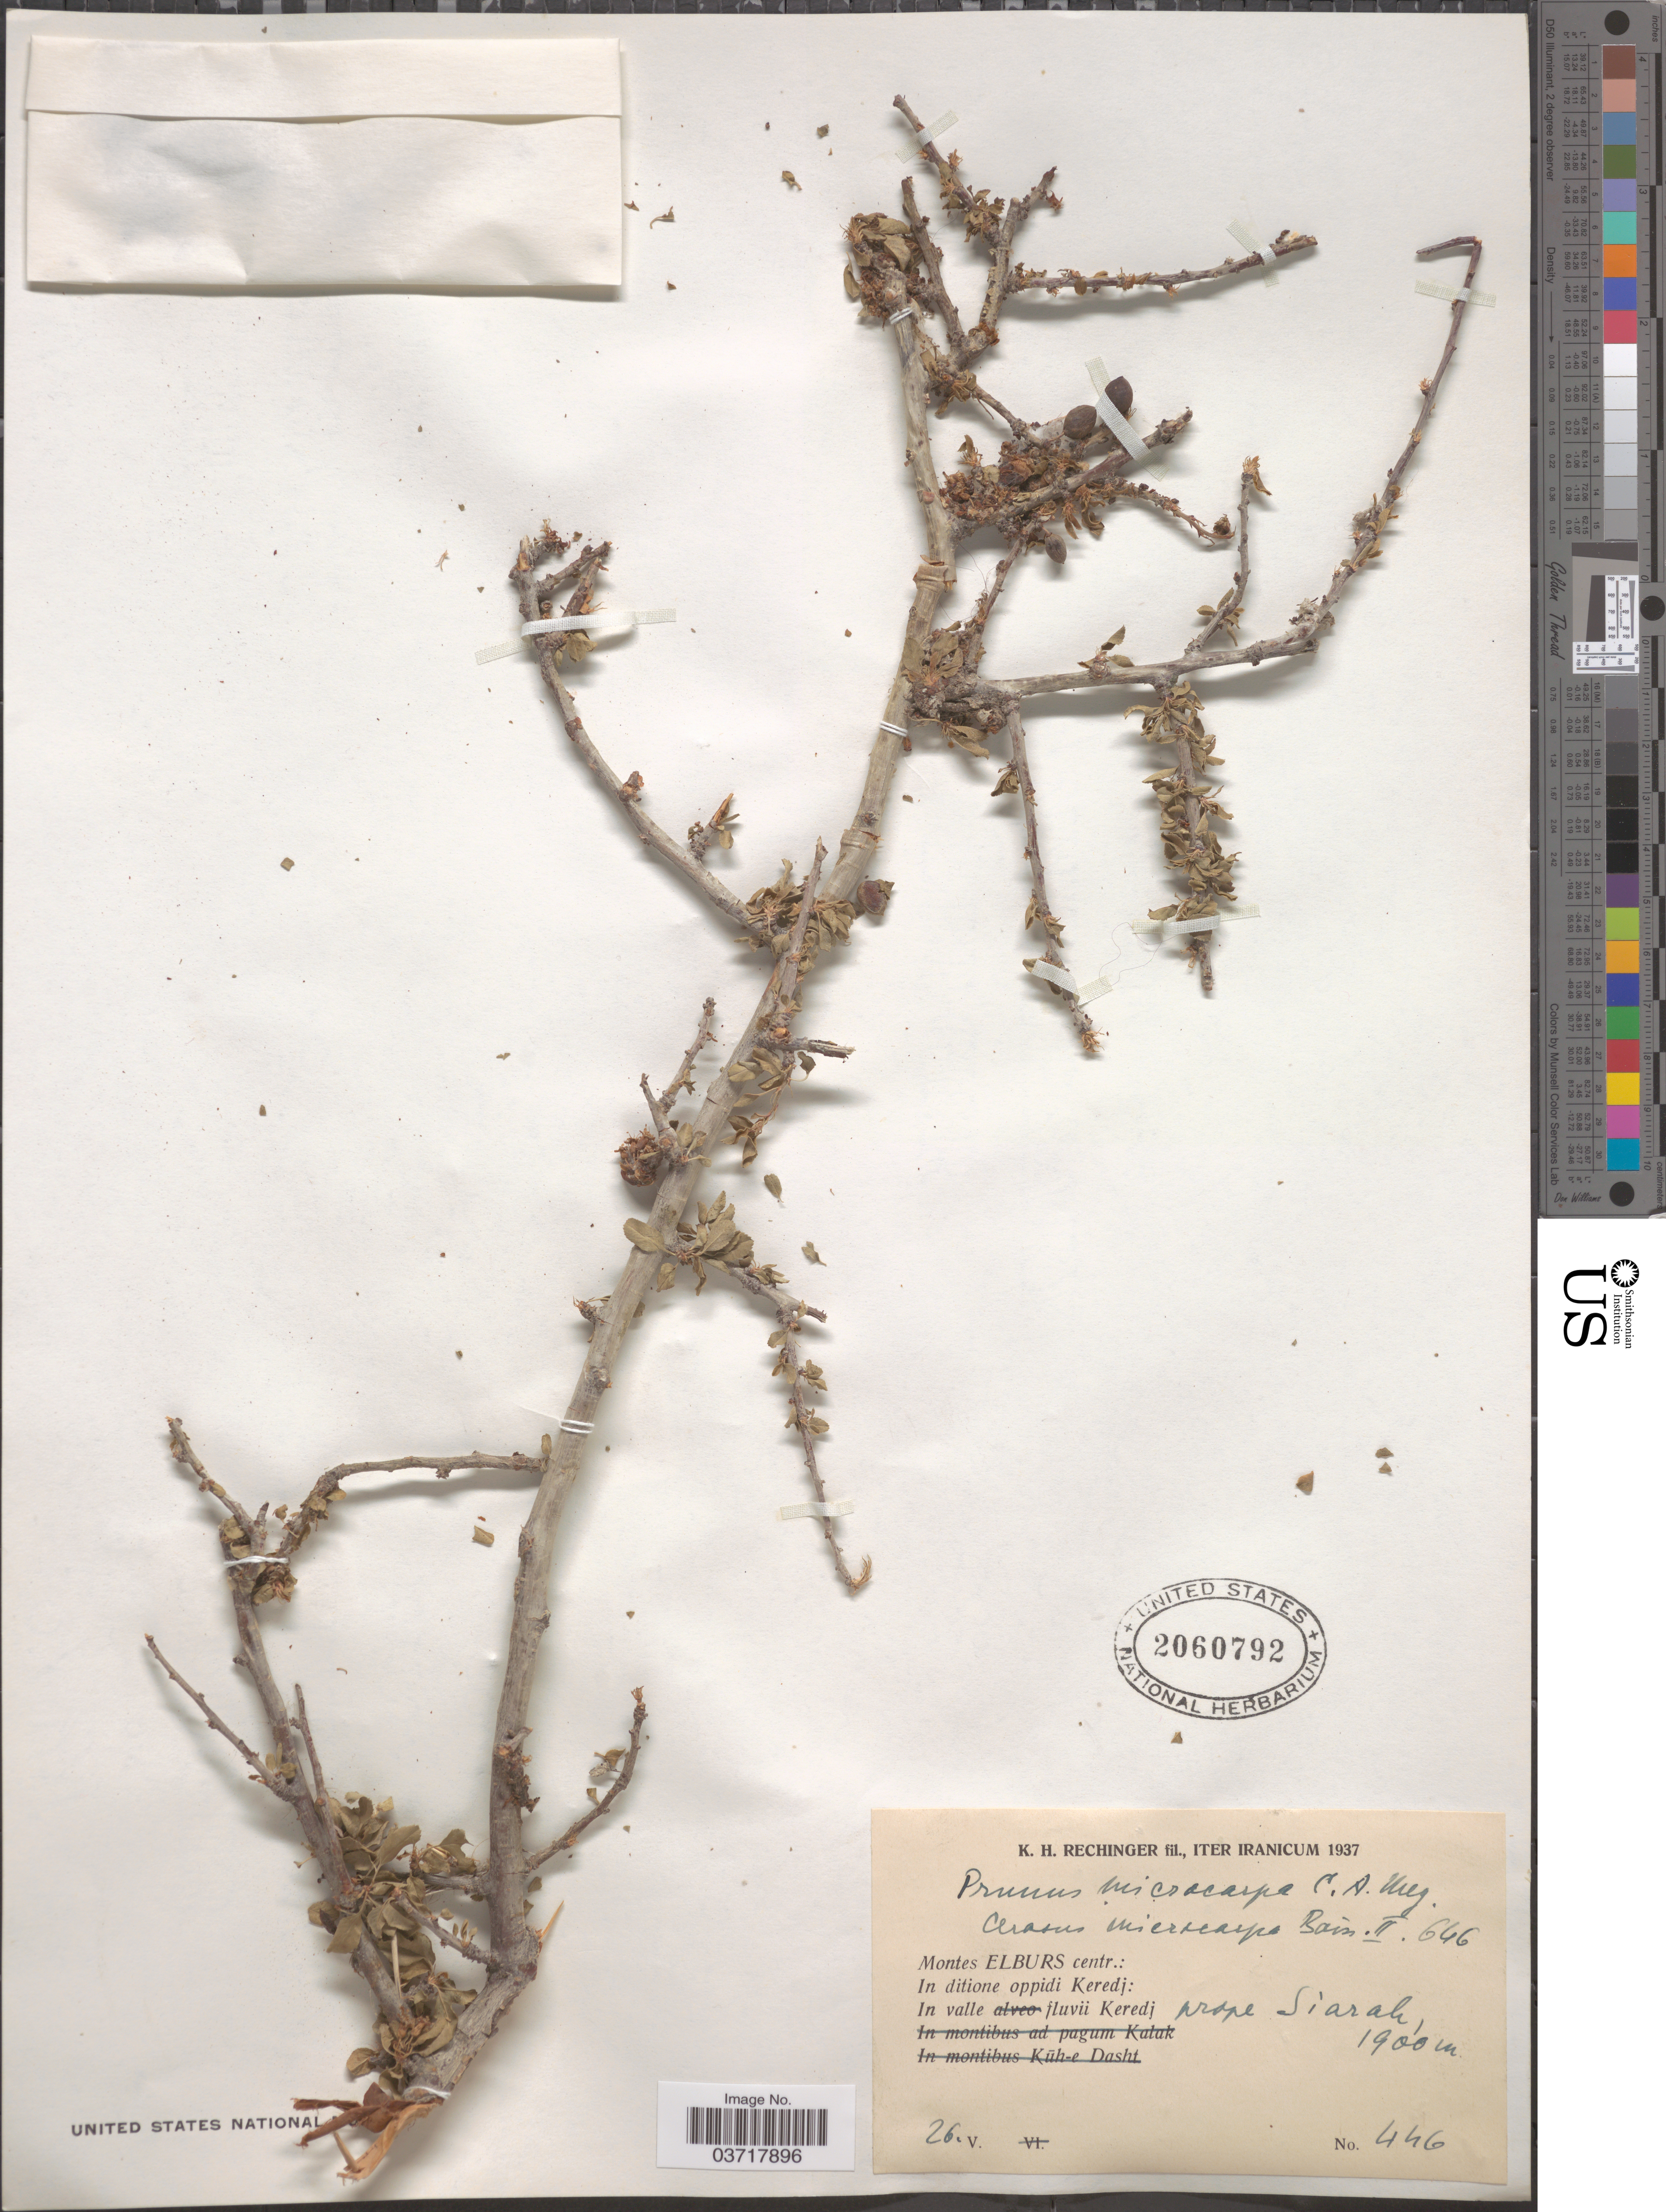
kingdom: Plantae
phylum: Tracheophyta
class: Magnoliopsida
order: Rosales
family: Rosaceae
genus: Prunus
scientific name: Prunus microcarpa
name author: C.A. Mey.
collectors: K. H. Rechinger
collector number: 446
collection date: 1937-05-26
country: Iran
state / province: Alborz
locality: Montes Elburs centr.: In ditione oppidi Keredj: In valle fluvii Keredj prope Siarak.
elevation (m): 1900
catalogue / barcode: US 2060792